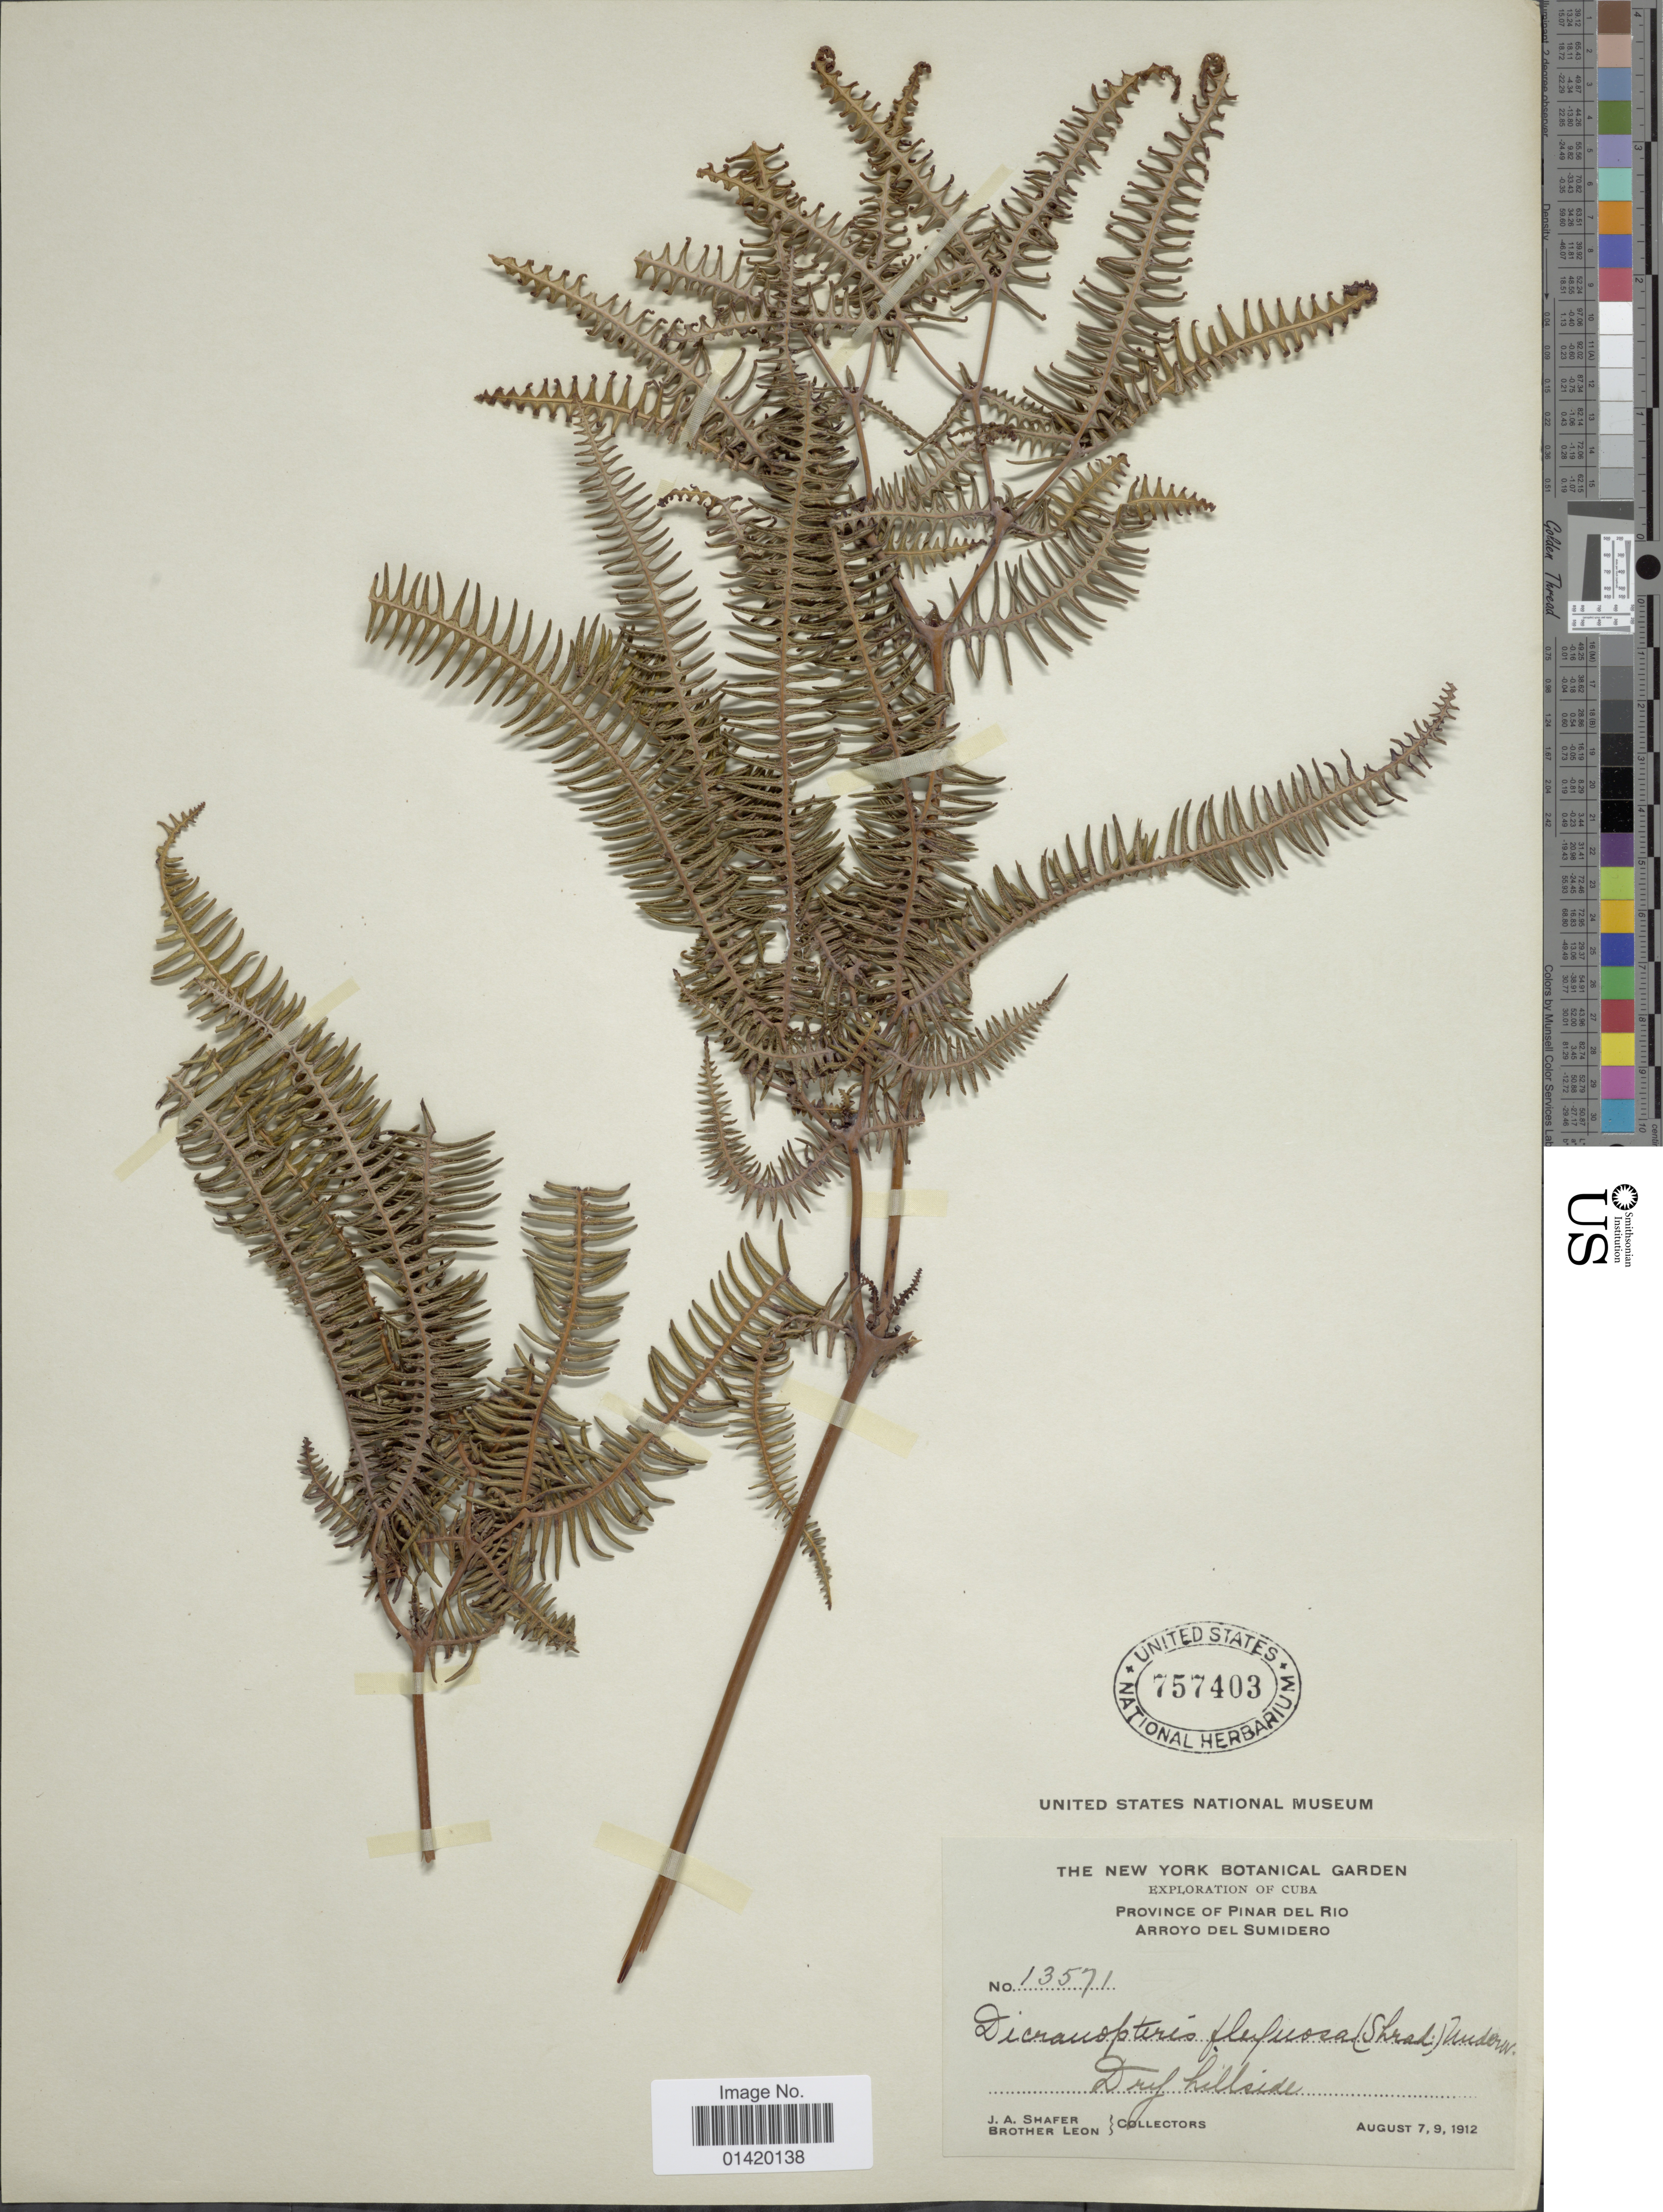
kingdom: Plantae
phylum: Tracheophyta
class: Polypodiopsida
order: Gleicheniales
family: Gleicheniaceae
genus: Dicranopteris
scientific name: Dicranopteris flexuosa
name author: (Schrad.) Underw.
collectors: J. A. Shafer & Bro. León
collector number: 13571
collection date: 1912-08-07/1912-08-09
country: Cuba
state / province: Pinar del Río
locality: Arroyo del Sumidero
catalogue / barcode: US 757403